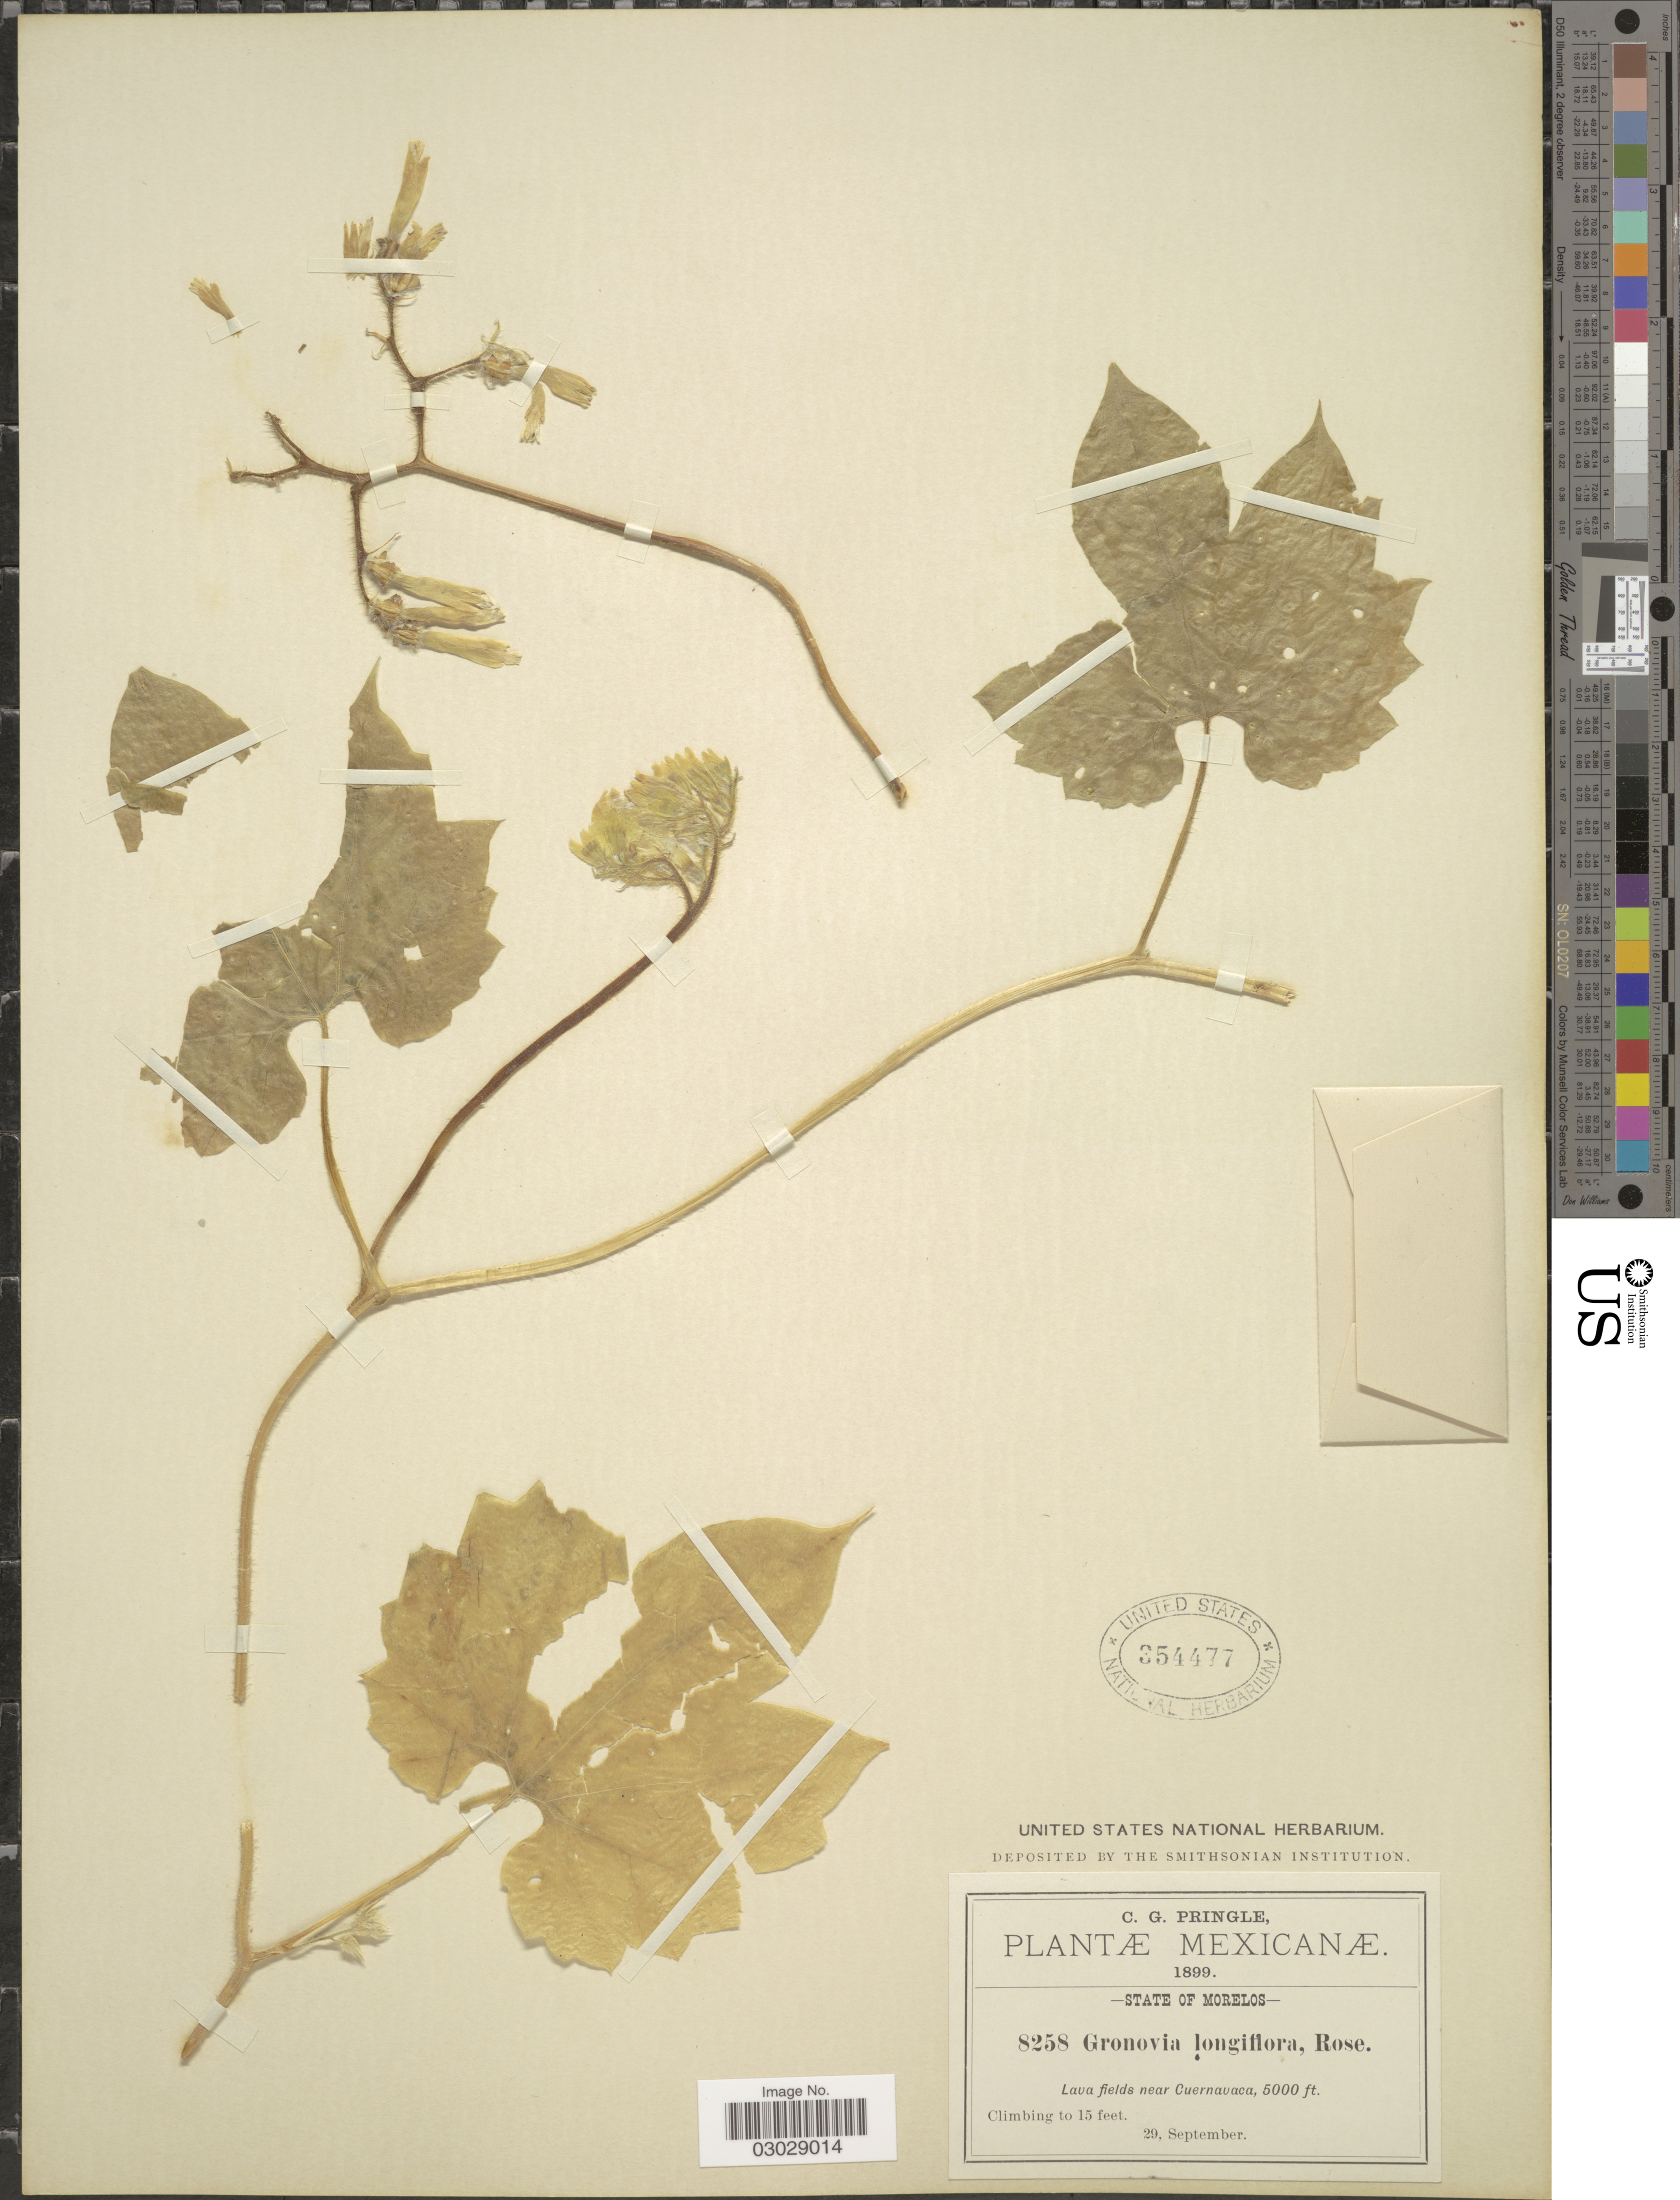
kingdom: Plantae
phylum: Tracheophyta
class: Magnoliopsida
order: Cornales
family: Loasaceae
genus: Gronovia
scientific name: Gronovia longiflora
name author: Rose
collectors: C. G. Pringle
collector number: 8258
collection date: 1899-09-29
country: Mexico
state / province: Morelos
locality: Lava fields near Cuernavaca.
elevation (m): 1524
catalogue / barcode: US 354477